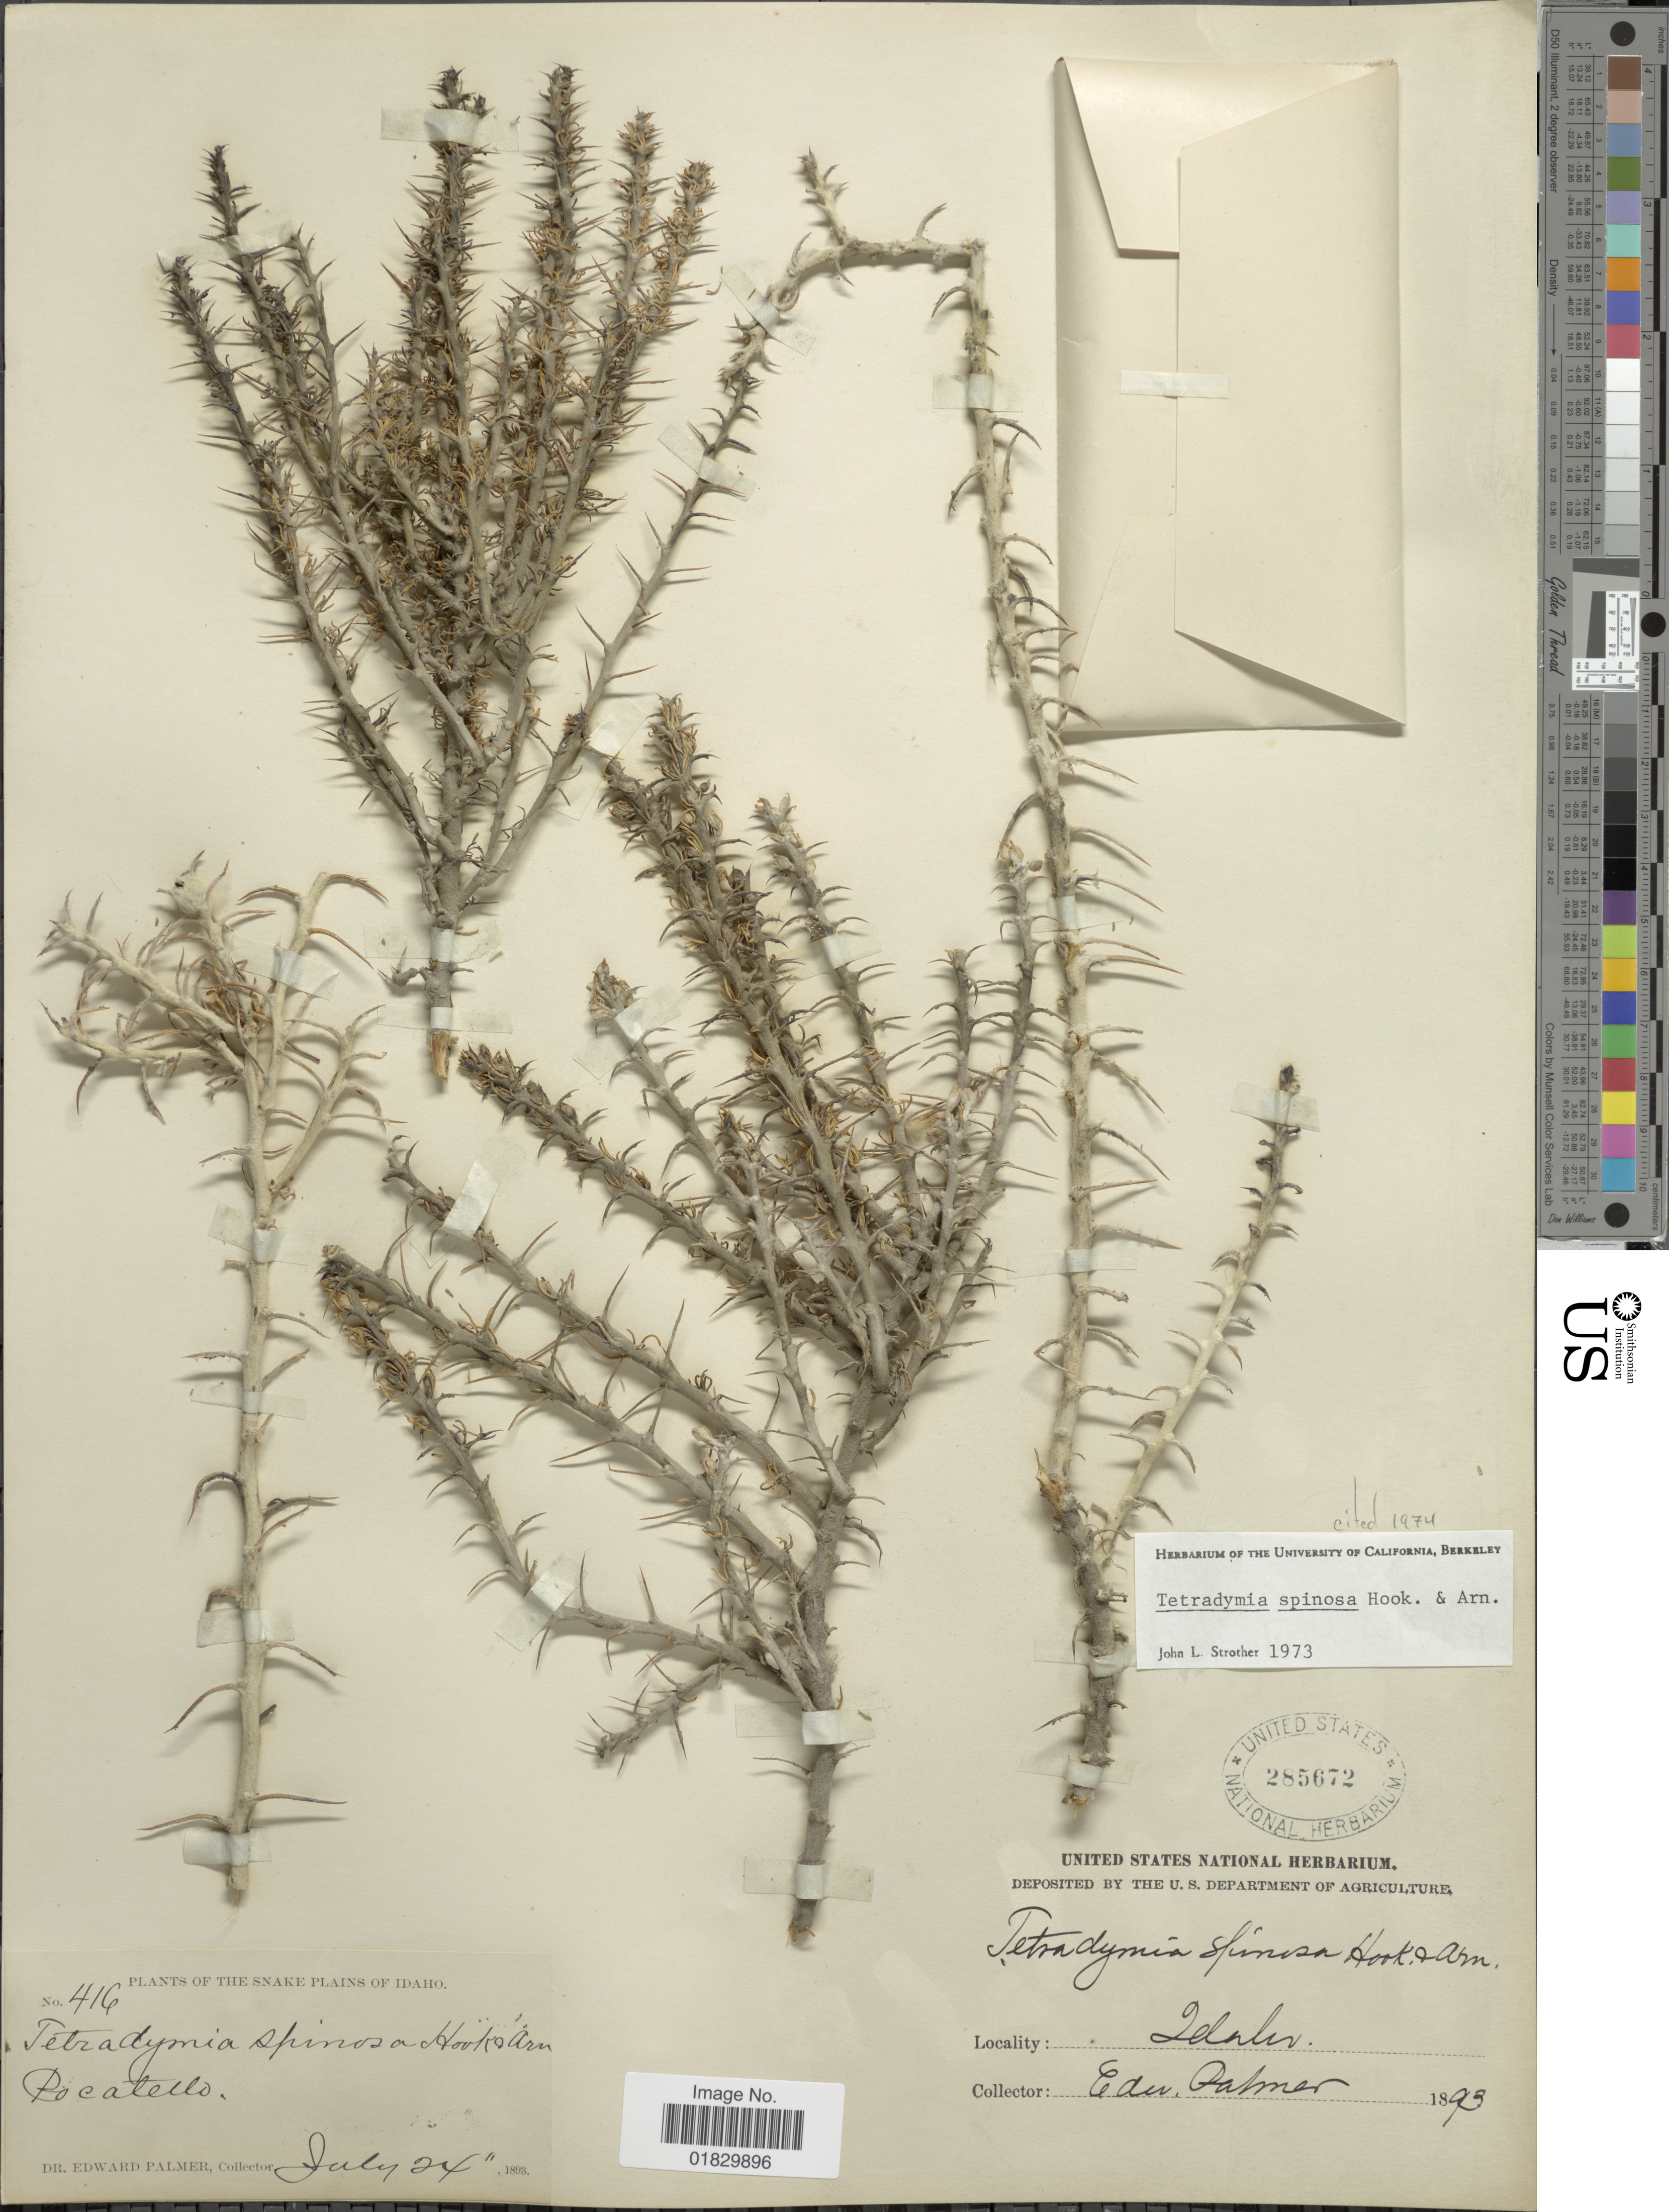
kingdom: Plantae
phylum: Tracheophyta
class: Magnoliopsida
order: Asterales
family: Asteraceae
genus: Tetradymia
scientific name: Tetradymia spinosa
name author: Hook. & Arn.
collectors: E. Palmer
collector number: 416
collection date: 1893-07-24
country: United States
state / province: Idaho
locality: The Snake Plains of Idaho, Pocatello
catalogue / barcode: US 285672